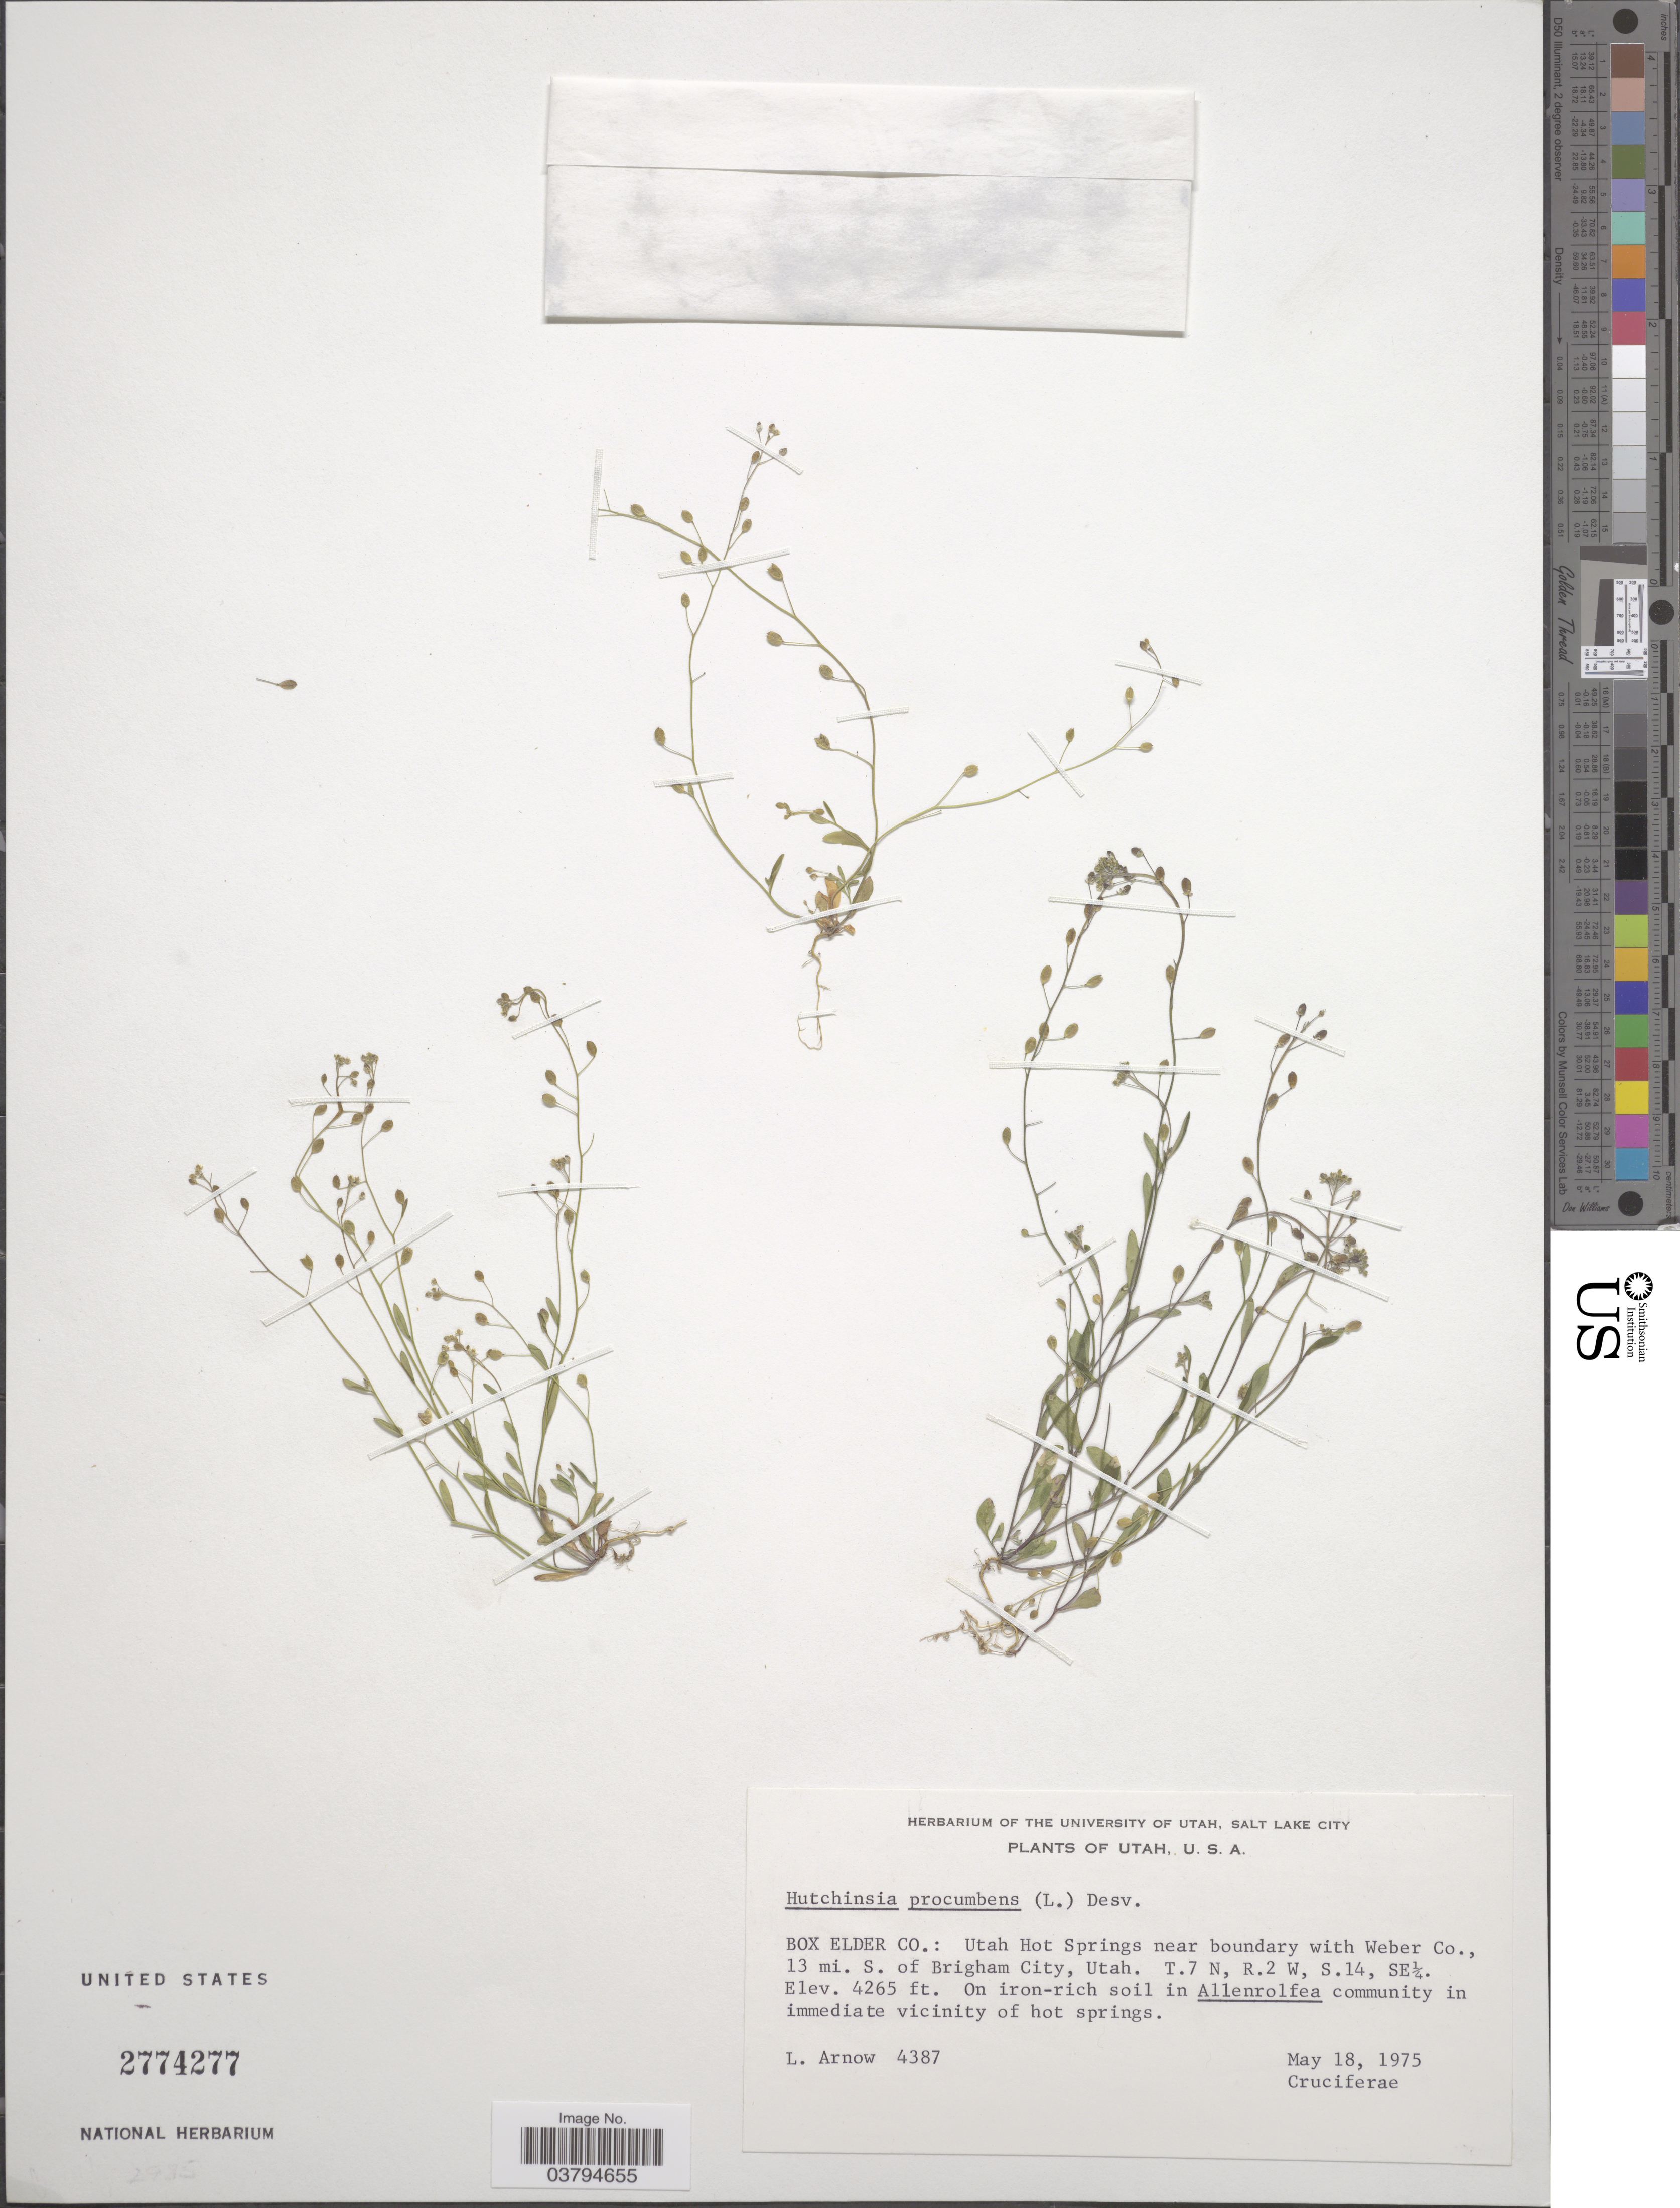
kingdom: Plantae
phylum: Tracheophyta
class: Magnoliopsida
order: Brassicales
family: Brassicaceae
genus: Hornungia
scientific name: Hornungia procumbens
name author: (L.) Hayek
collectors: L. Arnow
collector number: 4387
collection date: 1975-05-18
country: United States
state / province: Utah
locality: Box Elder Co.: Utah Hot Springs near boundary with Weber Co., 13 mi. S. of Brigham City. T.7 N, R.2 W, S. 14, SE¼.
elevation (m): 1300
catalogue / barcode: US 2774277